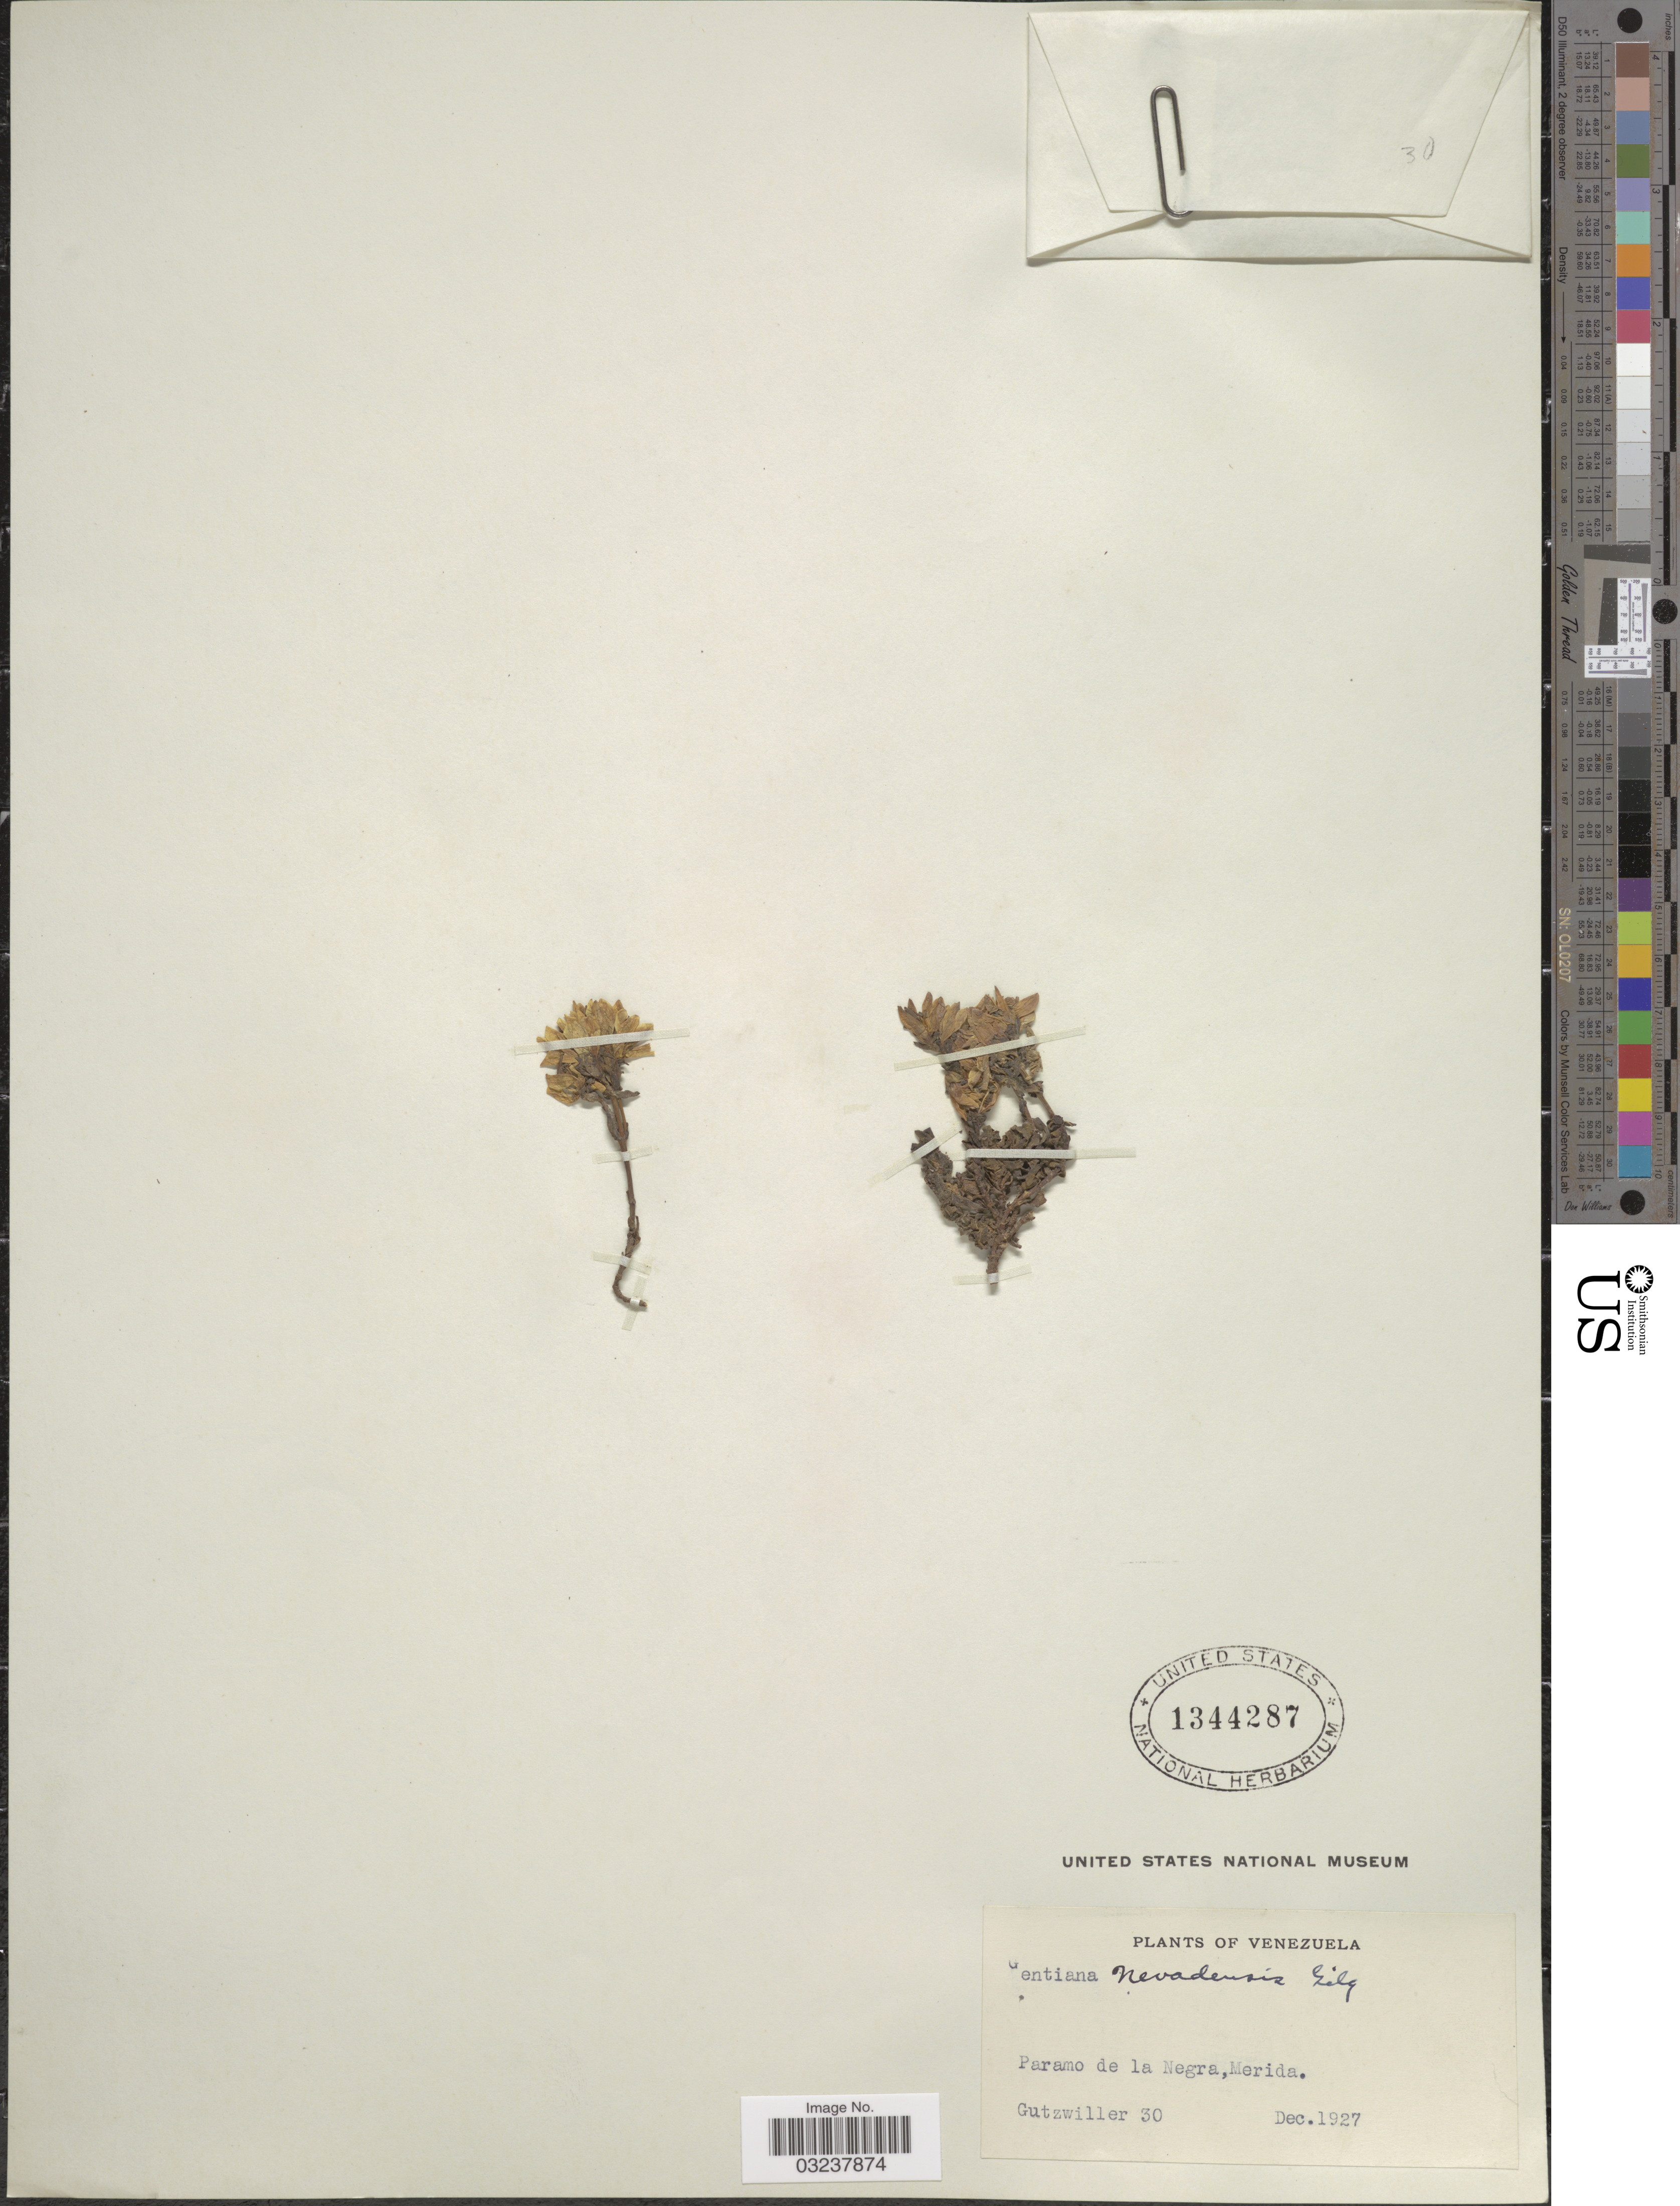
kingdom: Plantae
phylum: Tracheophyta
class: Magnoliopsida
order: Gentianales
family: Gentianaceae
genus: Gentianella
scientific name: Gentianella nevadensis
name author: (Gilg) Waever & Wüdenberg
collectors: -. Gutzwiller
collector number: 30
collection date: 1927-12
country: Venezuela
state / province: Mérida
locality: Paramo de la Negra.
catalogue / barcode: US 1344287